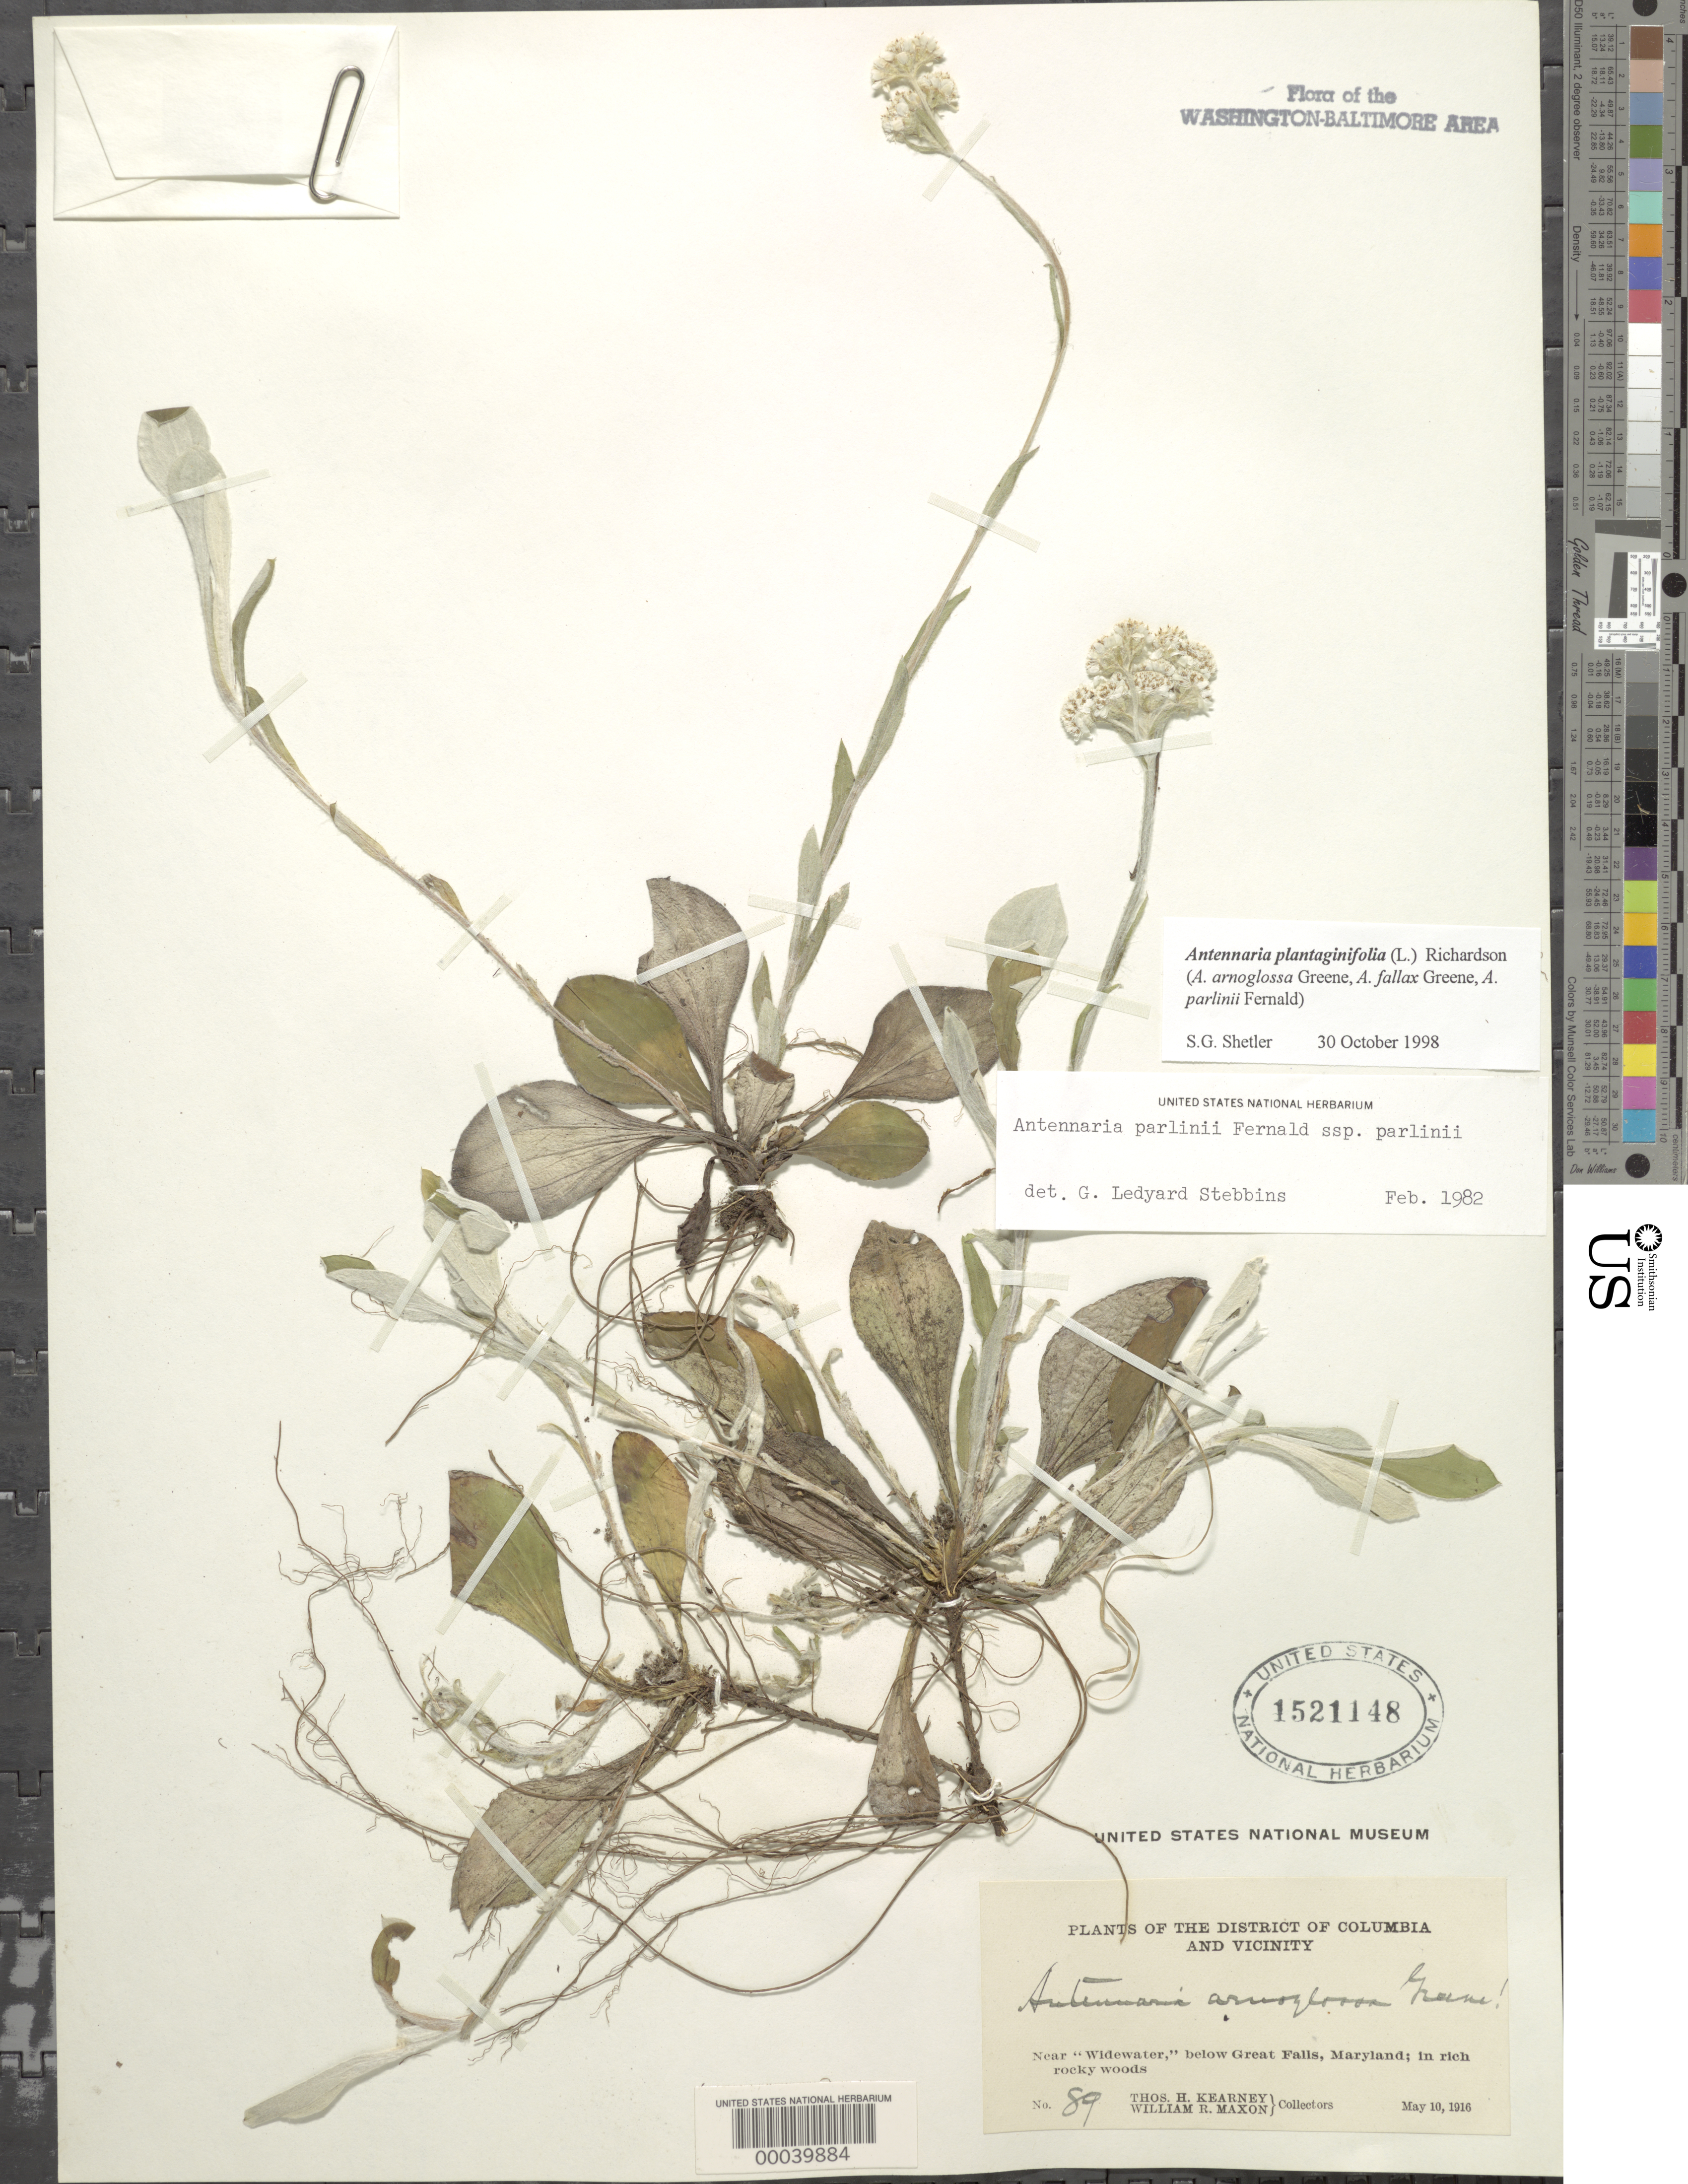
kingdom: Plantae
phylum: Tracheophyta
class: Magnoliopsida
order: Asterales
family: Asteraceae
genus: Antennaria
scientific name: Antennaria plantaginifolia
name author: (L.) Richardson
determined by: Stebbins, G. L.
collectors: T. H. Kearney & W. R. Maxon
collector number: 89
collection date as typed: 10 May 1916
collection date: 1916-05-10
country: United States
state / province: Maryland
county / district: Montgomery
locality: Near Widewater below Great Falls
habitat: Rich rocky woods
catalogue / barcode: US 1521148